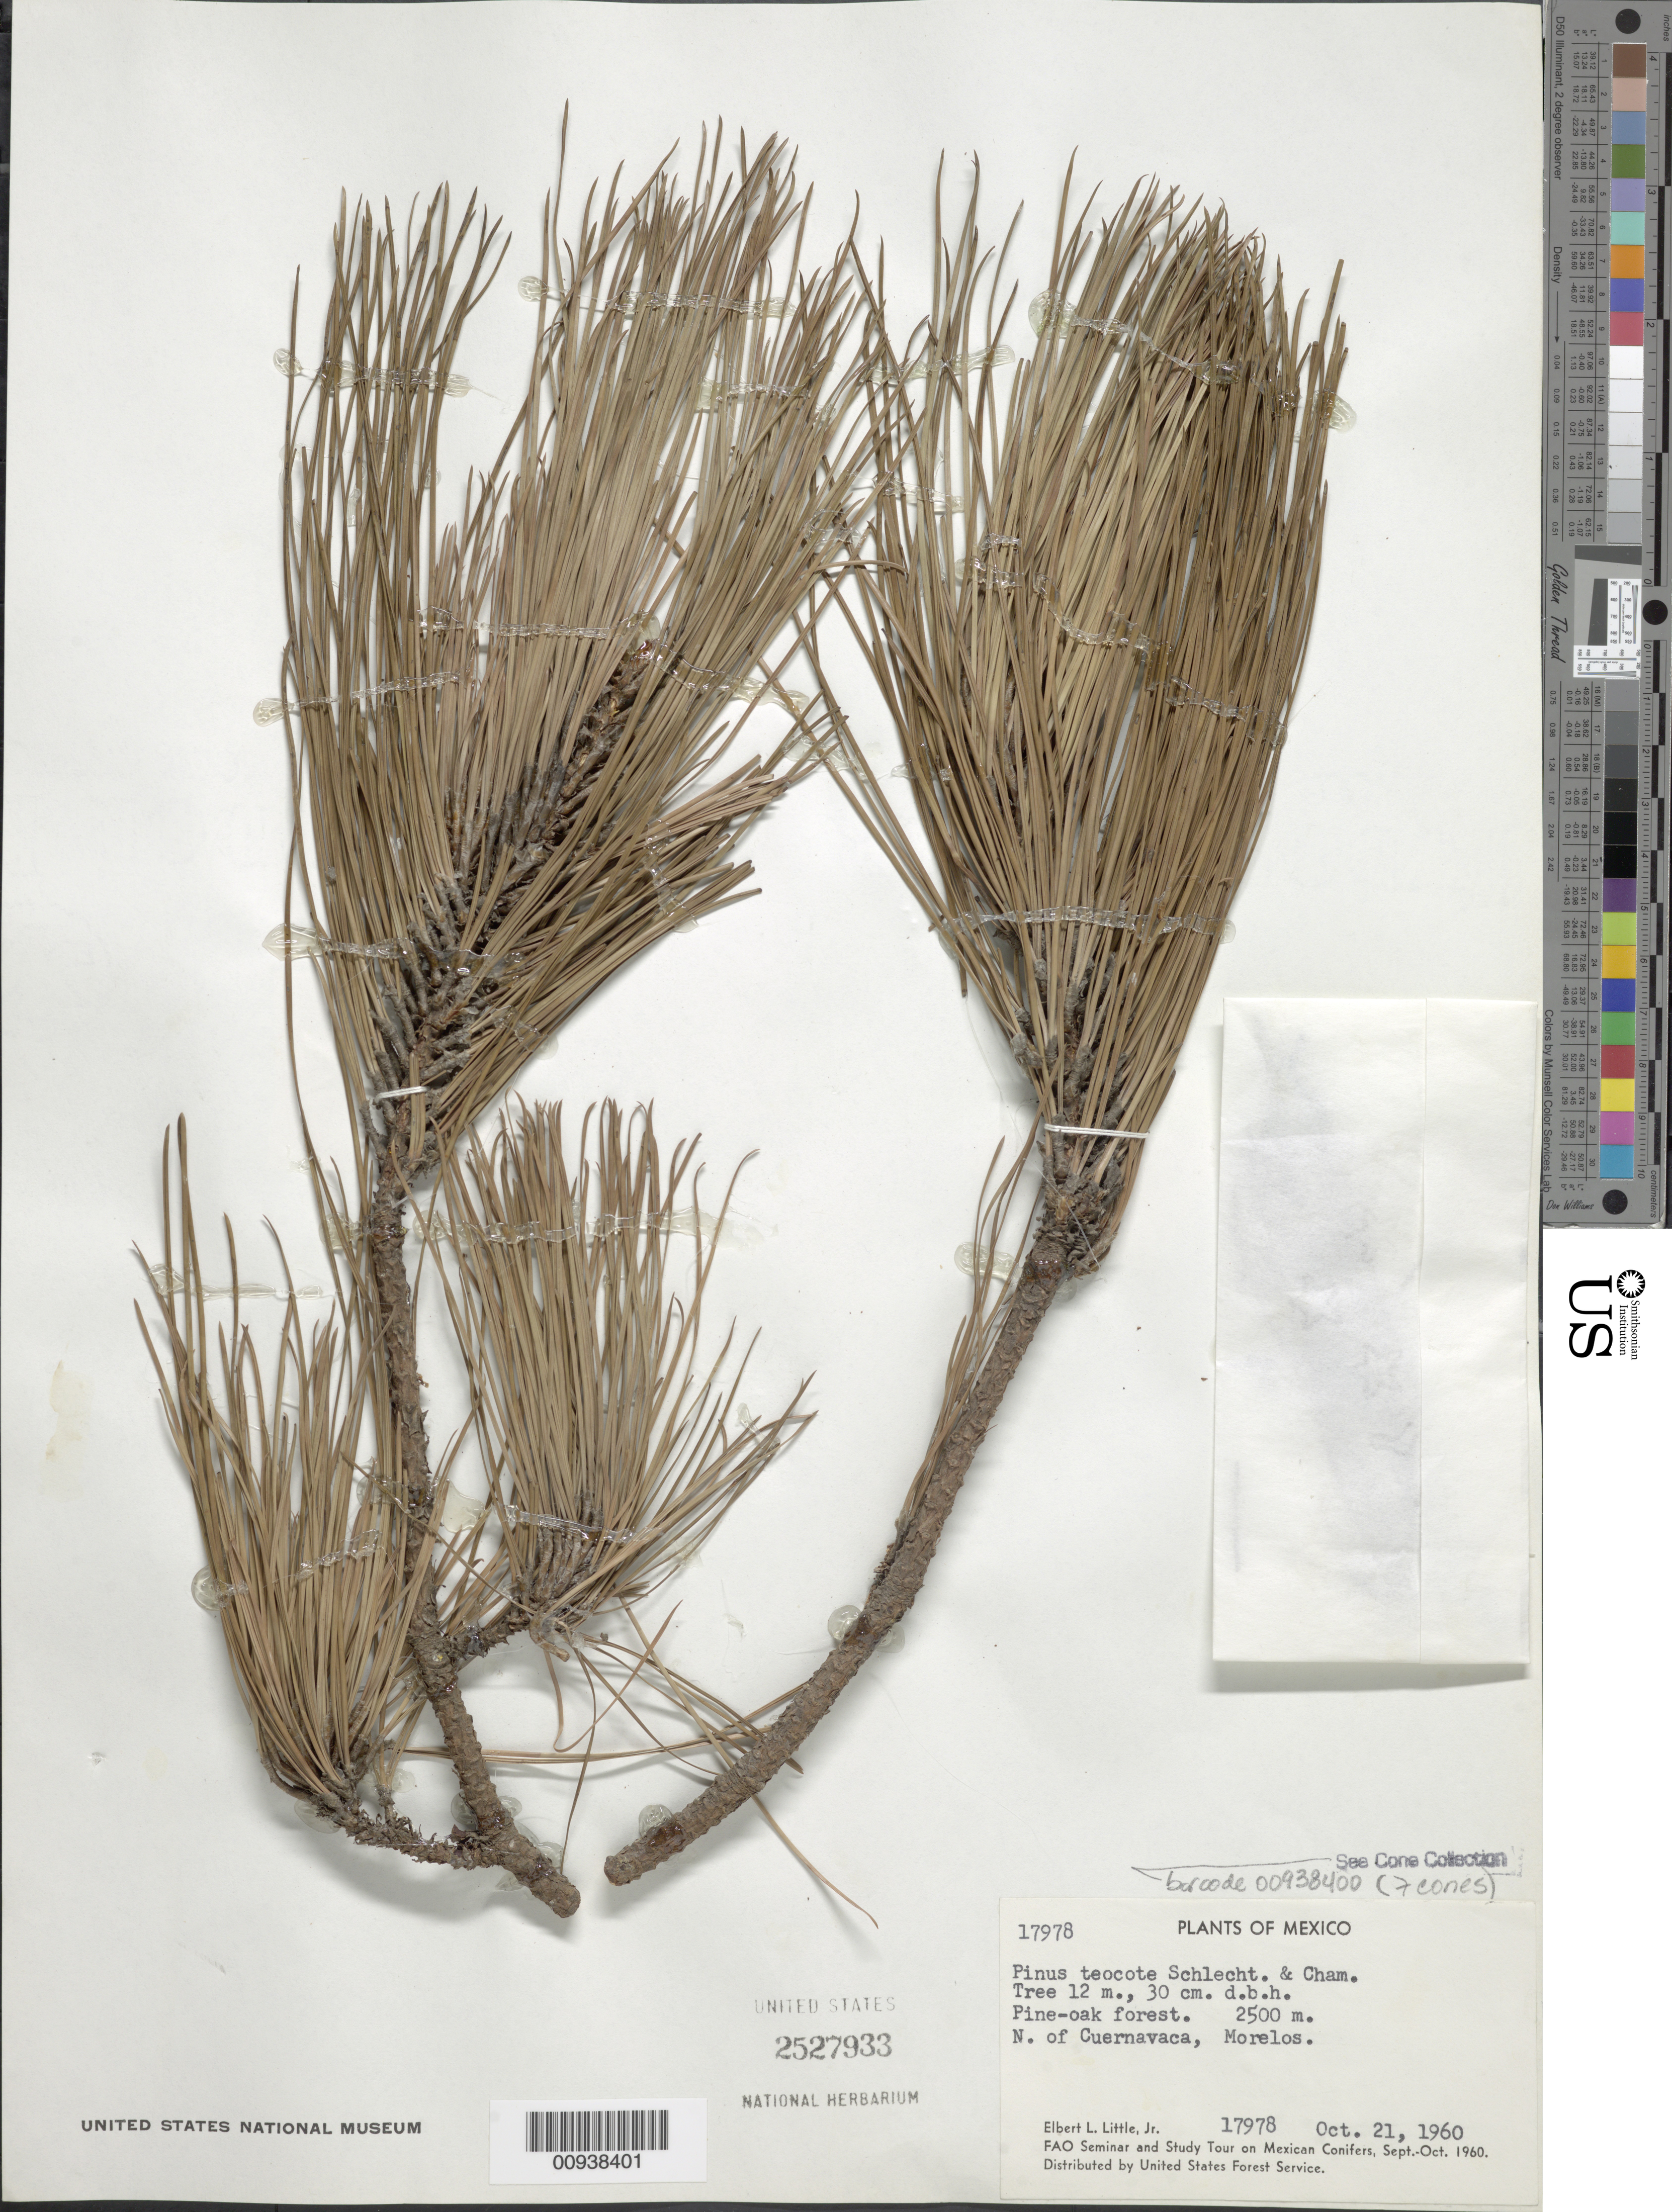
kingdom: Plantae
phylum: Tracheophyta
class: Pinopsida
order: Pinales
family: Pinaceae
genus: Pinus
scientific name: Pinus teocote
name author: Schltdl. & Cham.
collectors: E. L. Little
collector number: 17978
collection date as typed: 21 Oct 1960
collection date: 1960-10-21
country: Mexico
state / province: Morelos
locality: N. of Cuernavaca.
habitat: Pine-oak forest.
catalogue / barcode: US 2527933